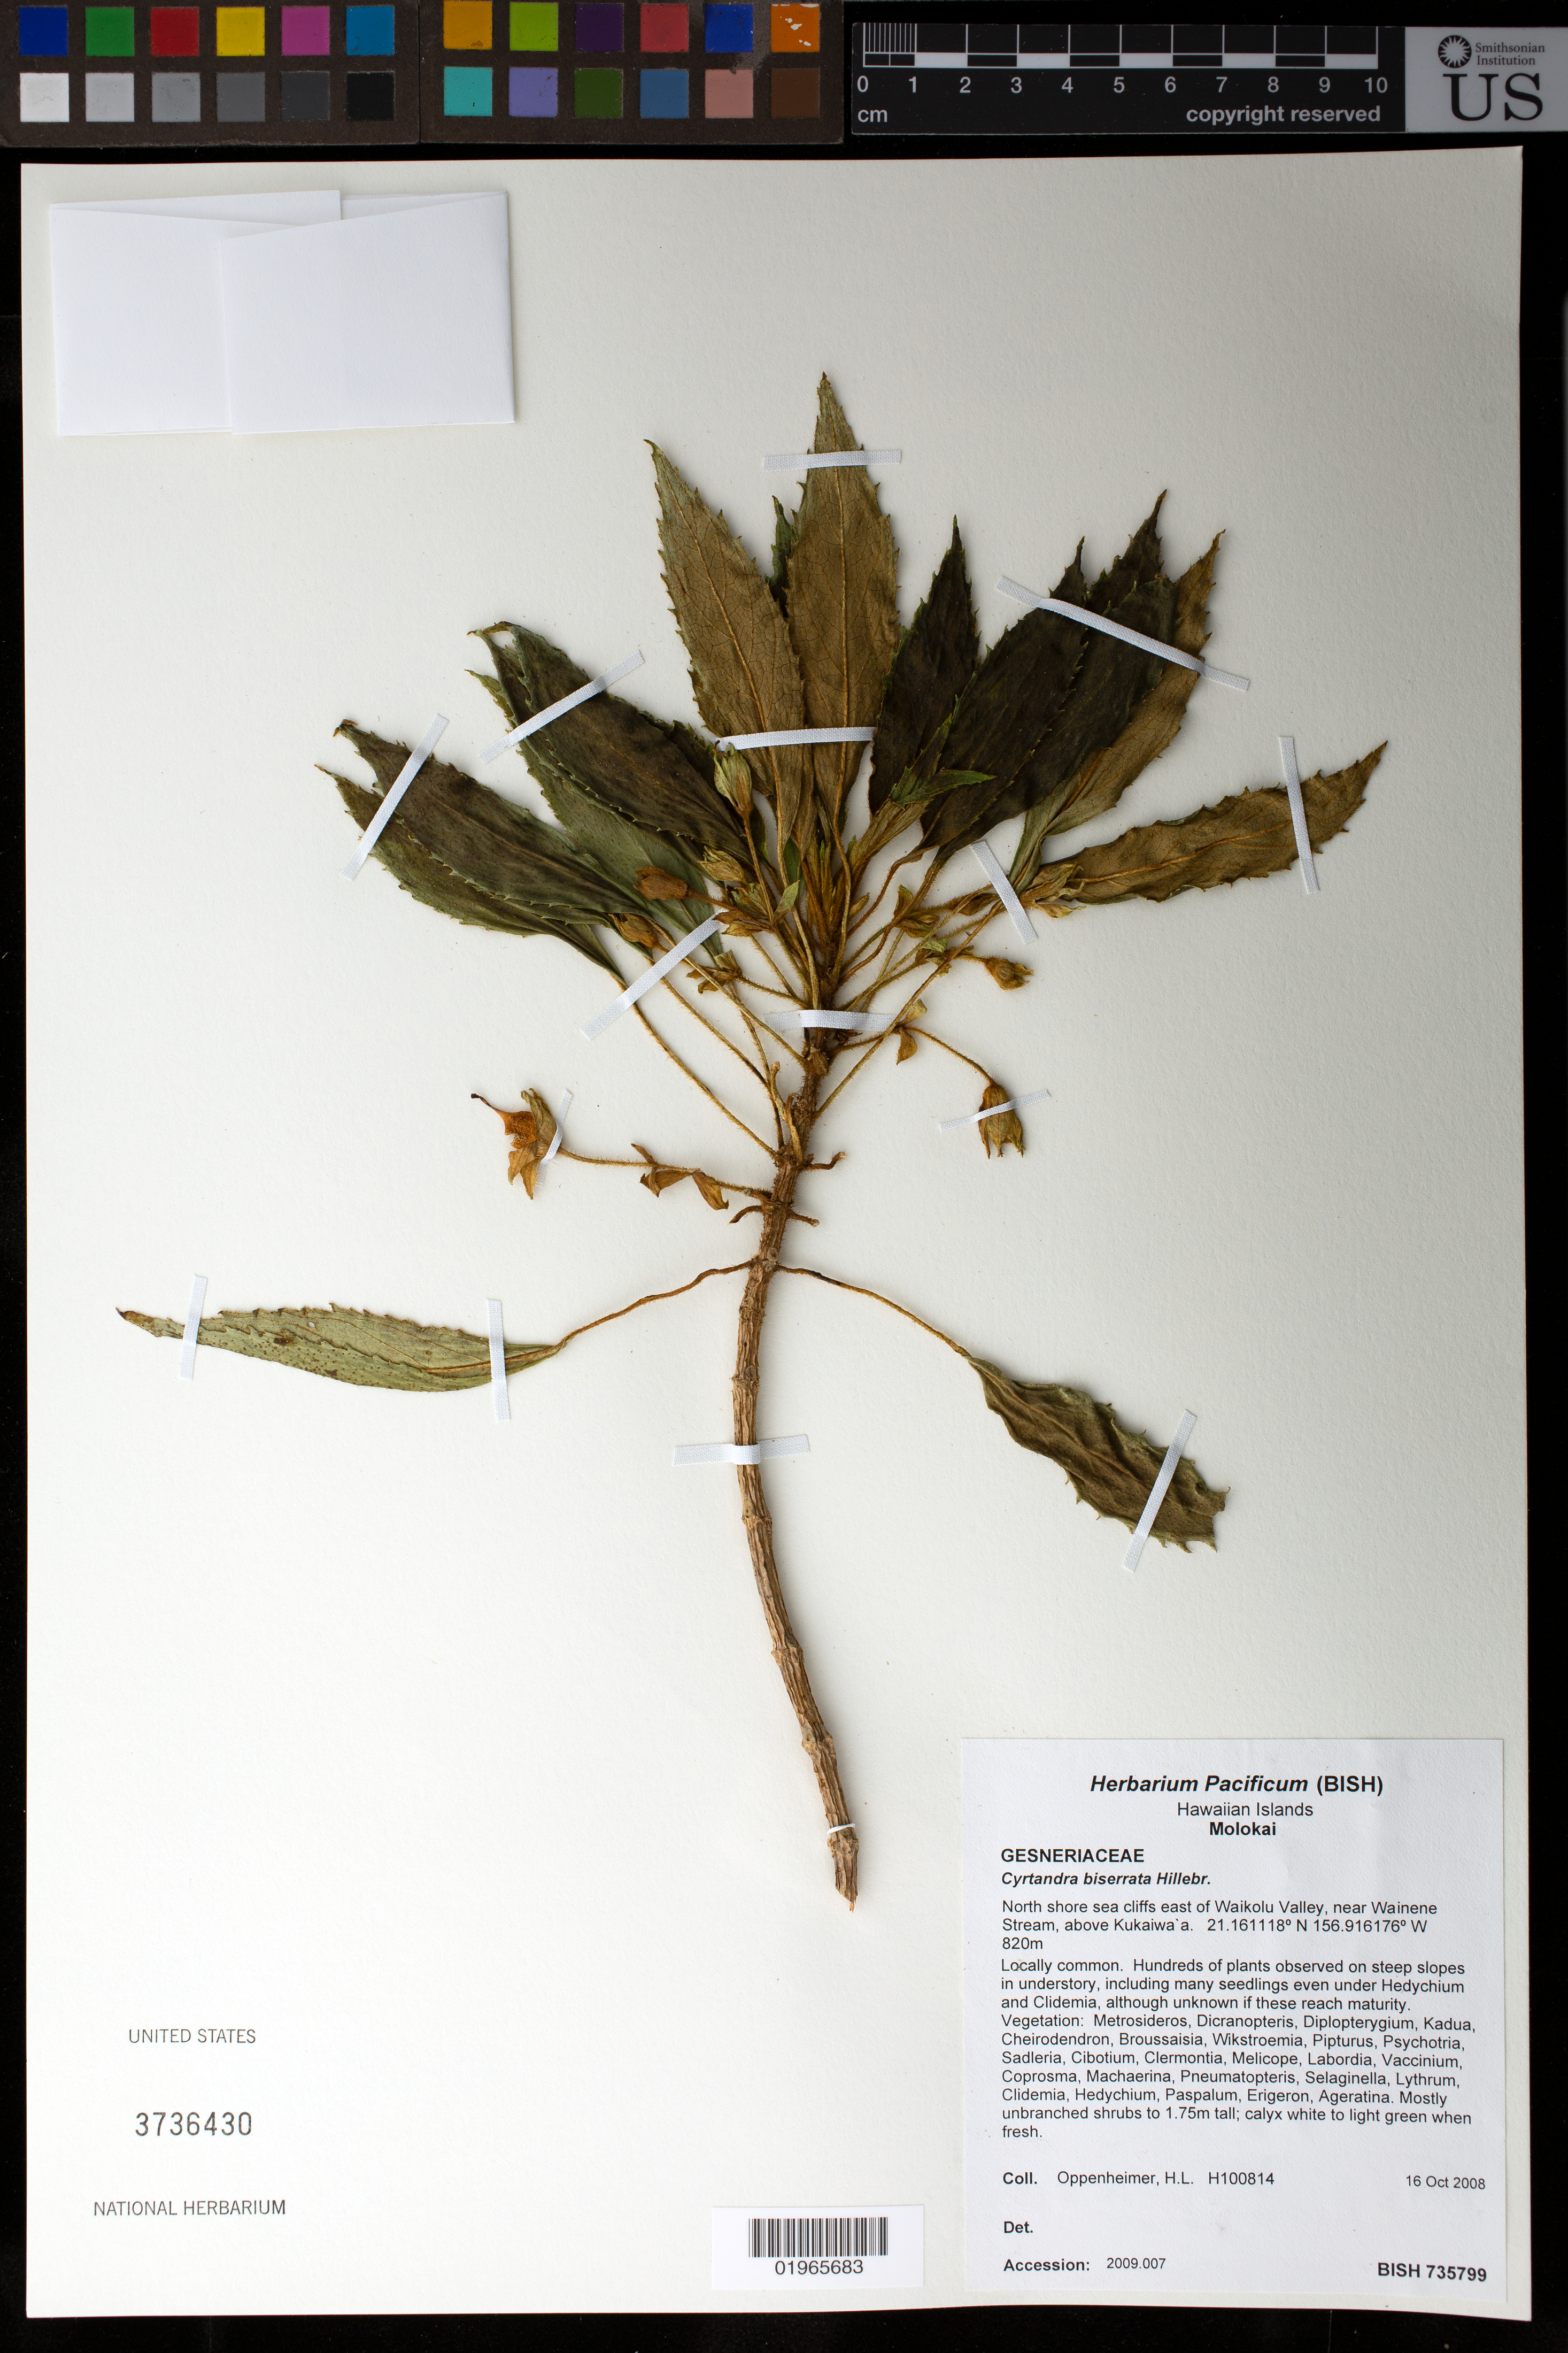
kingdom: Plantae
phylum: Tracheophyta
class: Magnoliopsida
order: Lamiales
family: Gesneriaceae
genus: Cyrtandra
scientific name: Cyrtandra biserrata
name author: Hillebr.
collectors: H. L. Oppenheimer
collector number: H100814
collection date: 2008-10-16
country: United States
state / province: Hawaii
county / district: Maui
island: Moloka'i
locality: North shore sea cliffs east of Waikolu Valley, near Wainene Stream, above Kukaiwa'a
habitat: Understory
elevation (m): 820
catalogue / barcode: US 3736430